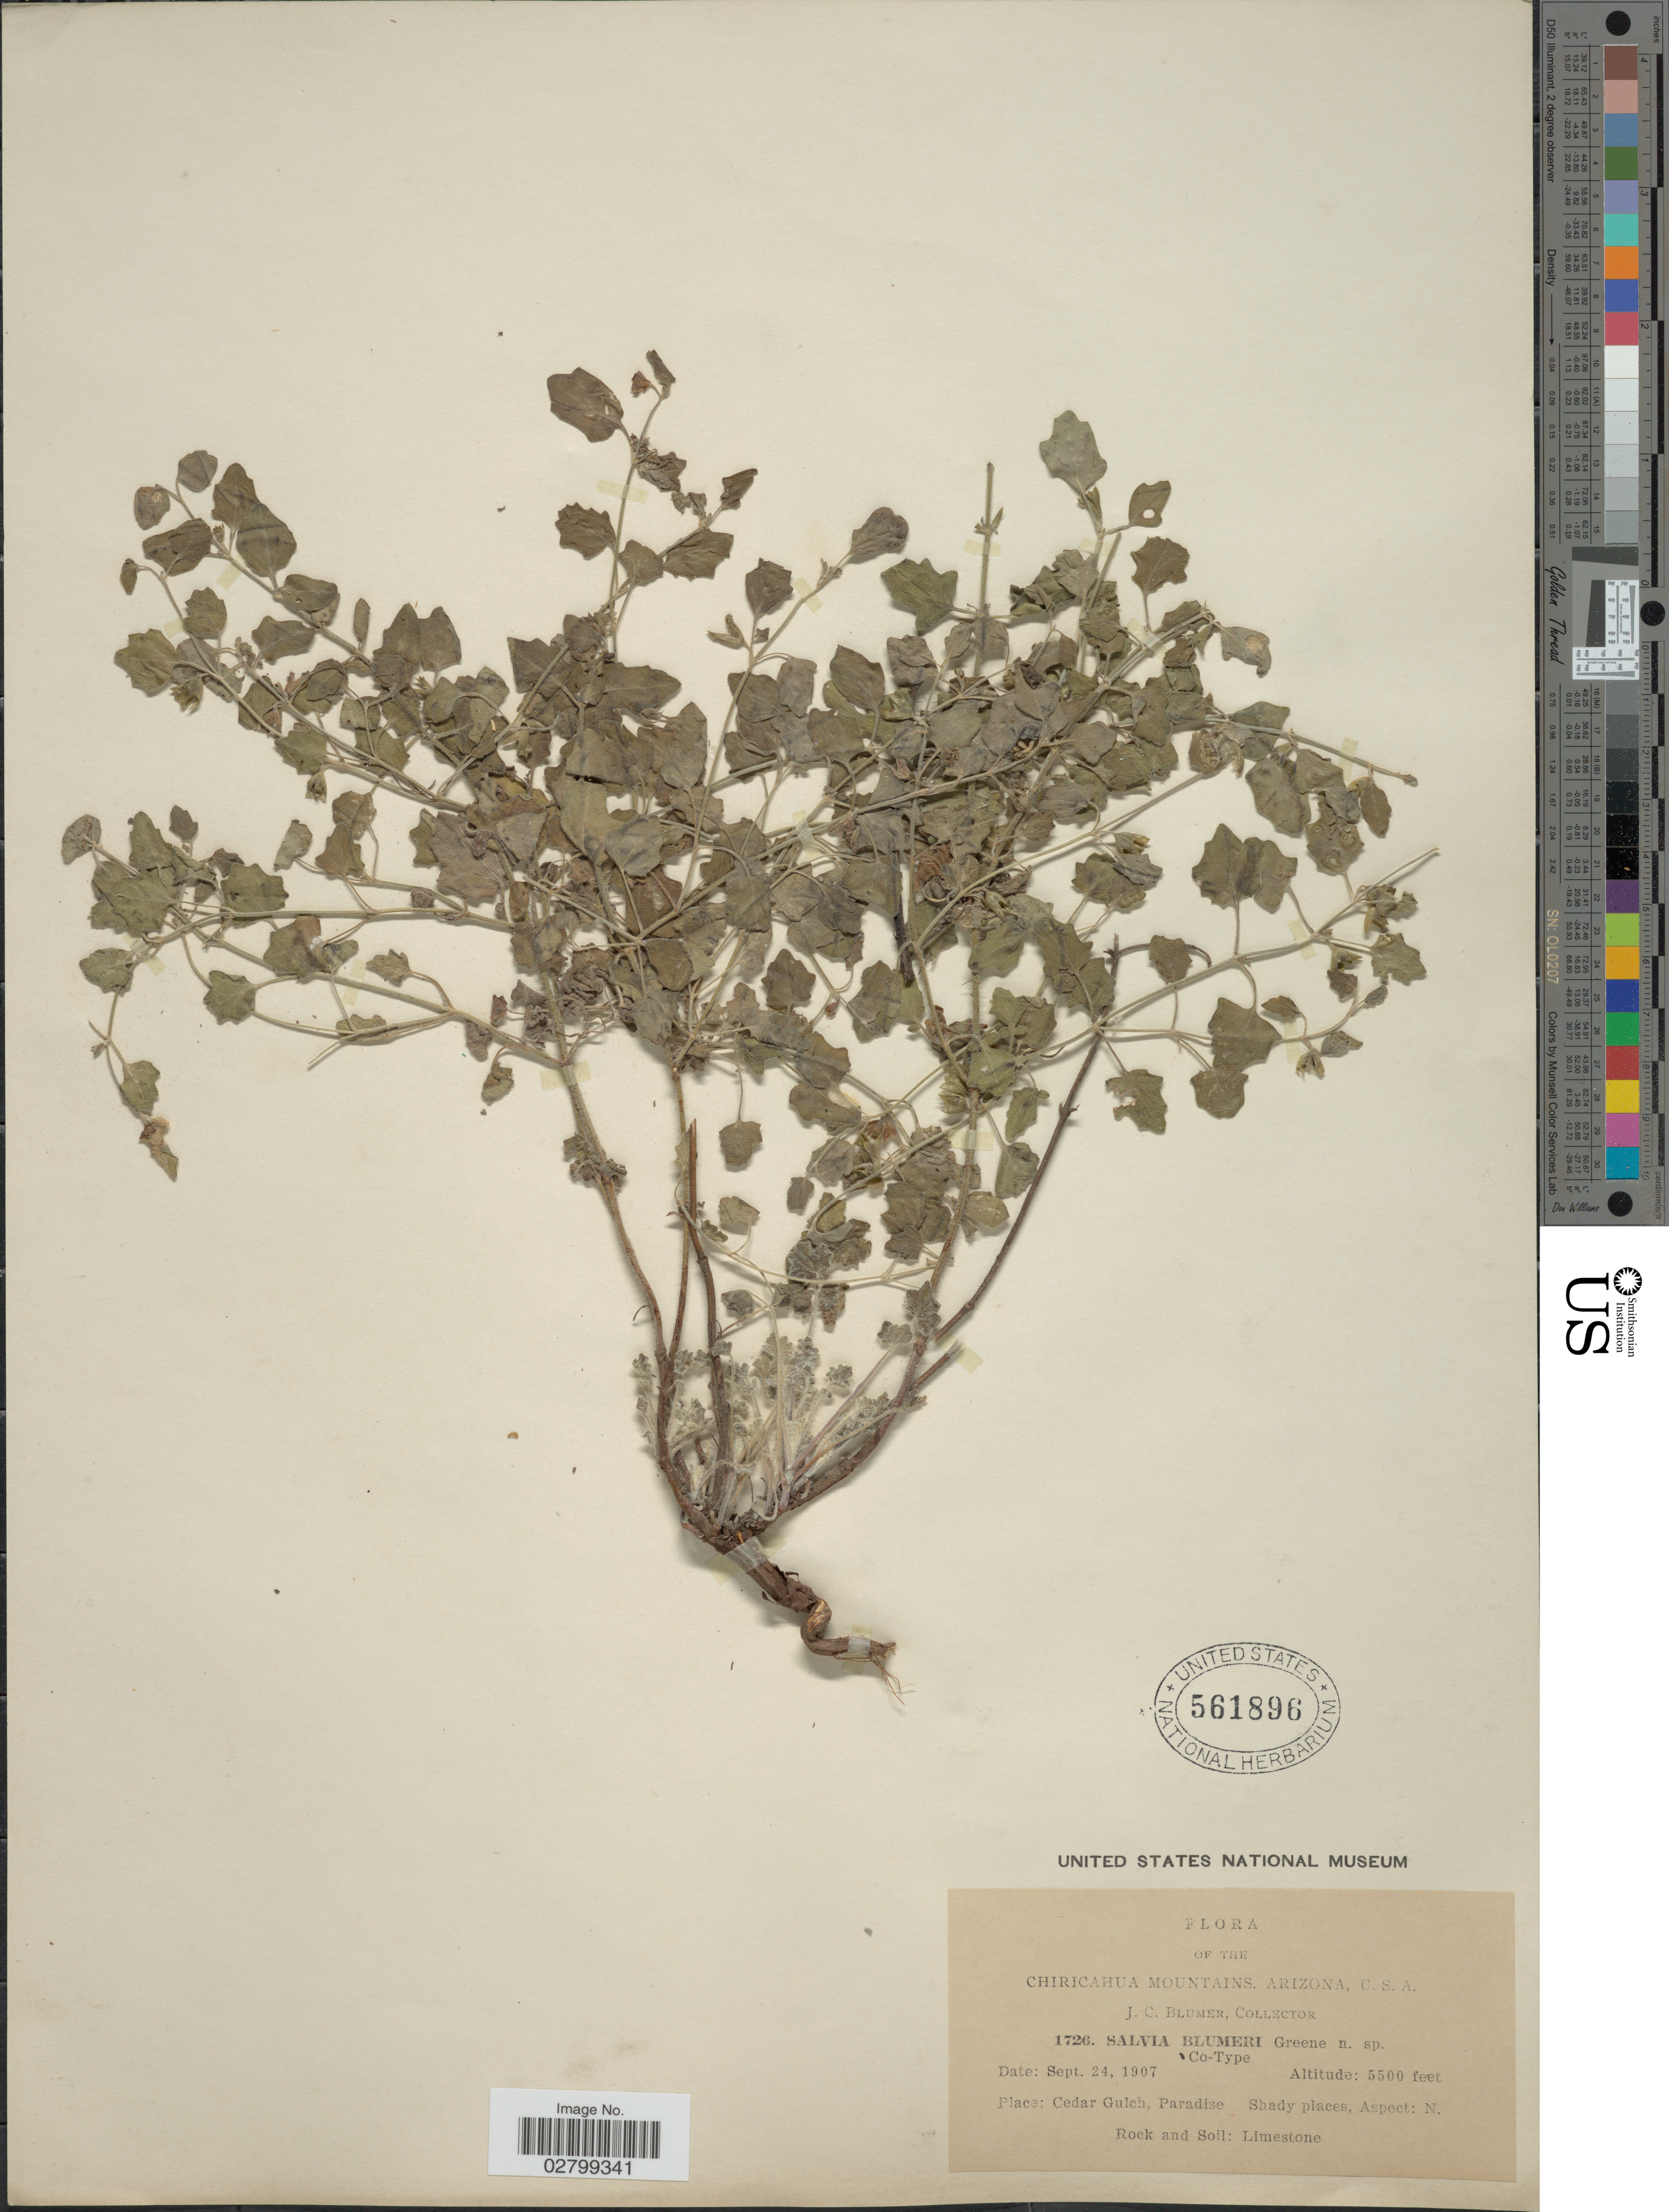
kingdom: Plantae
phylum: Tracheophyta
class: Magnoliopsida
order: Lamiales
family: Lamiaceae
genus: Salvia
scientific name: Salvia davidsonii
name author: Greenm.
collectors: J. C. Blumer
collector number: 1726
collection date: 1907-09-24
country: United States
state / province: Arizona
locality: Chiricahua Mountains. Cedar Gulch, Paradise.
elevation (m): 1676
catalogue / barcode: US 561896